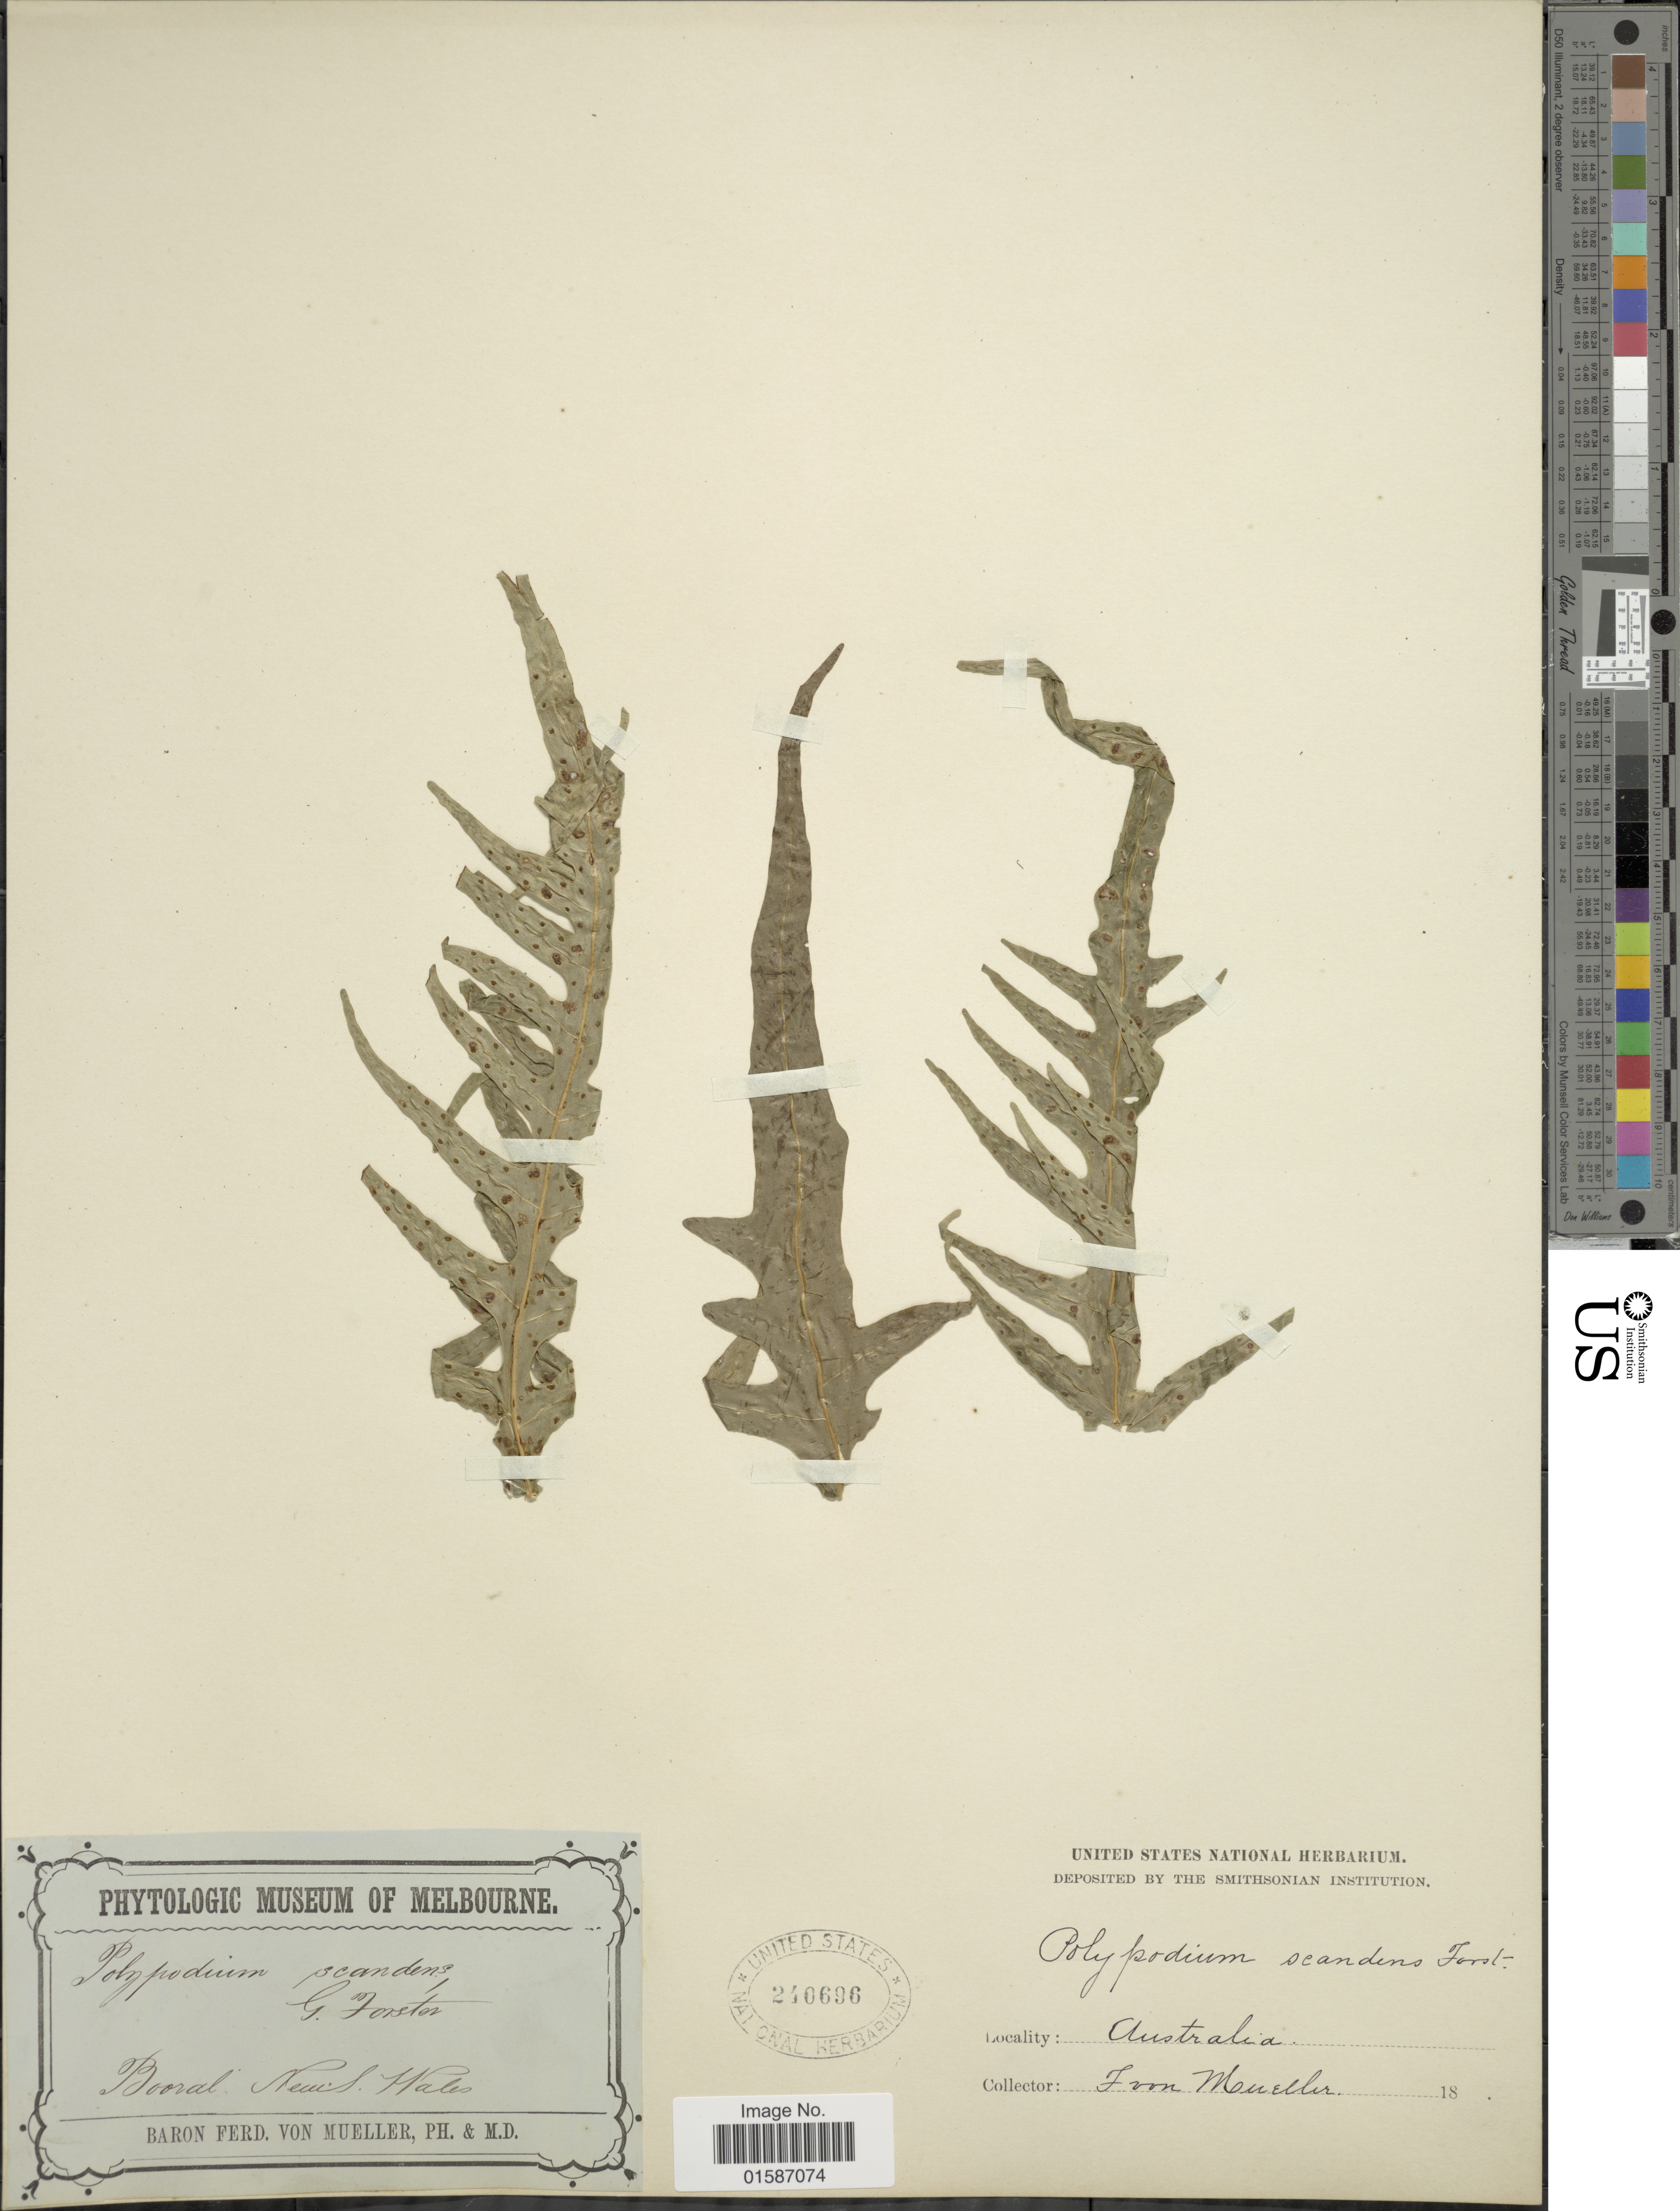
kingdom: Plantae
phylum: Tracheophyta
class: Polypodiopsida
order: Polypodiales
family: Polypodiaceae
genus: Microsorum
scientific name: Microsorum scandens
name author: Tindale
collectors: F. von Mueller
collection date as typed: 18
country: Australia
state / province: New South Wales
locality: Booral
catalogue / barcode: US 240696